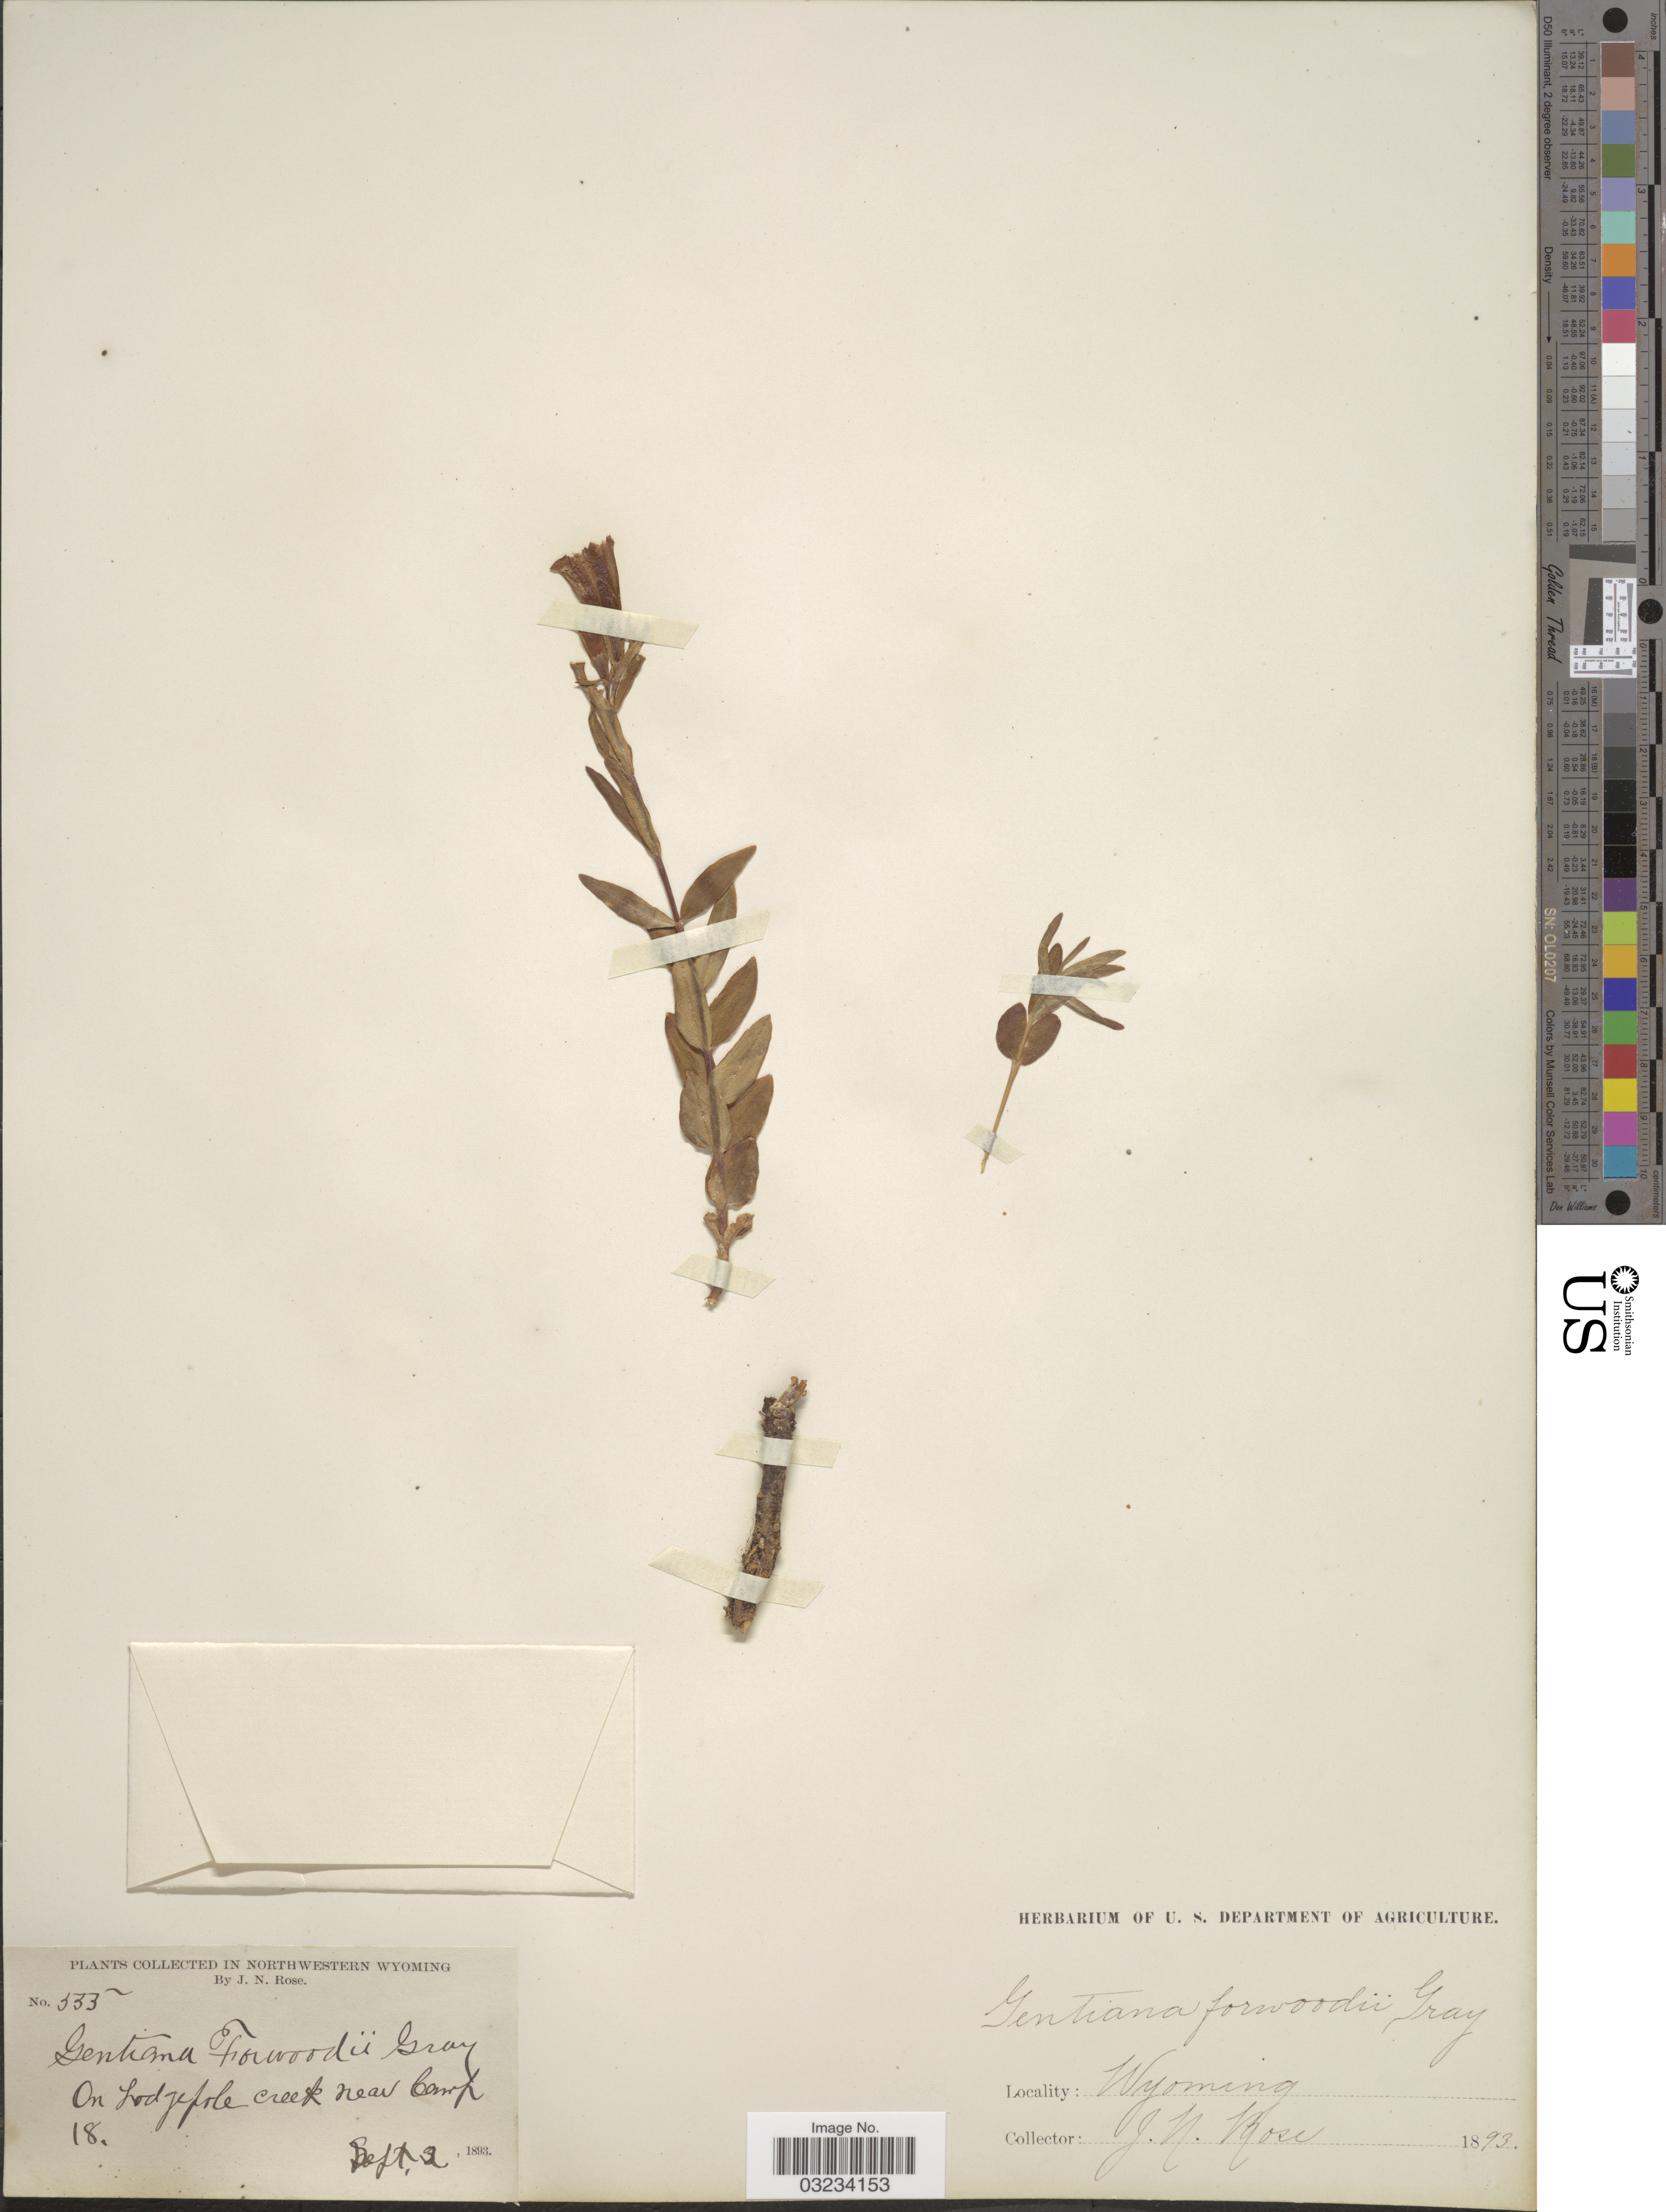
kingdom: Plantae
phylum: Tracheophyta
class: Magnoliopsida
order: Gentianales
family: Gentianaceae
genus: Gentiana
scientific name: Gentiana forwoodii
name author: A. Gray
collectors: J. N. Rose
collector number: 533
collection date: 1893-09-02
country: United States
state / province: Wyoming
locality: Northwestern Wyoming, On Lodgepole creek near Camp18.